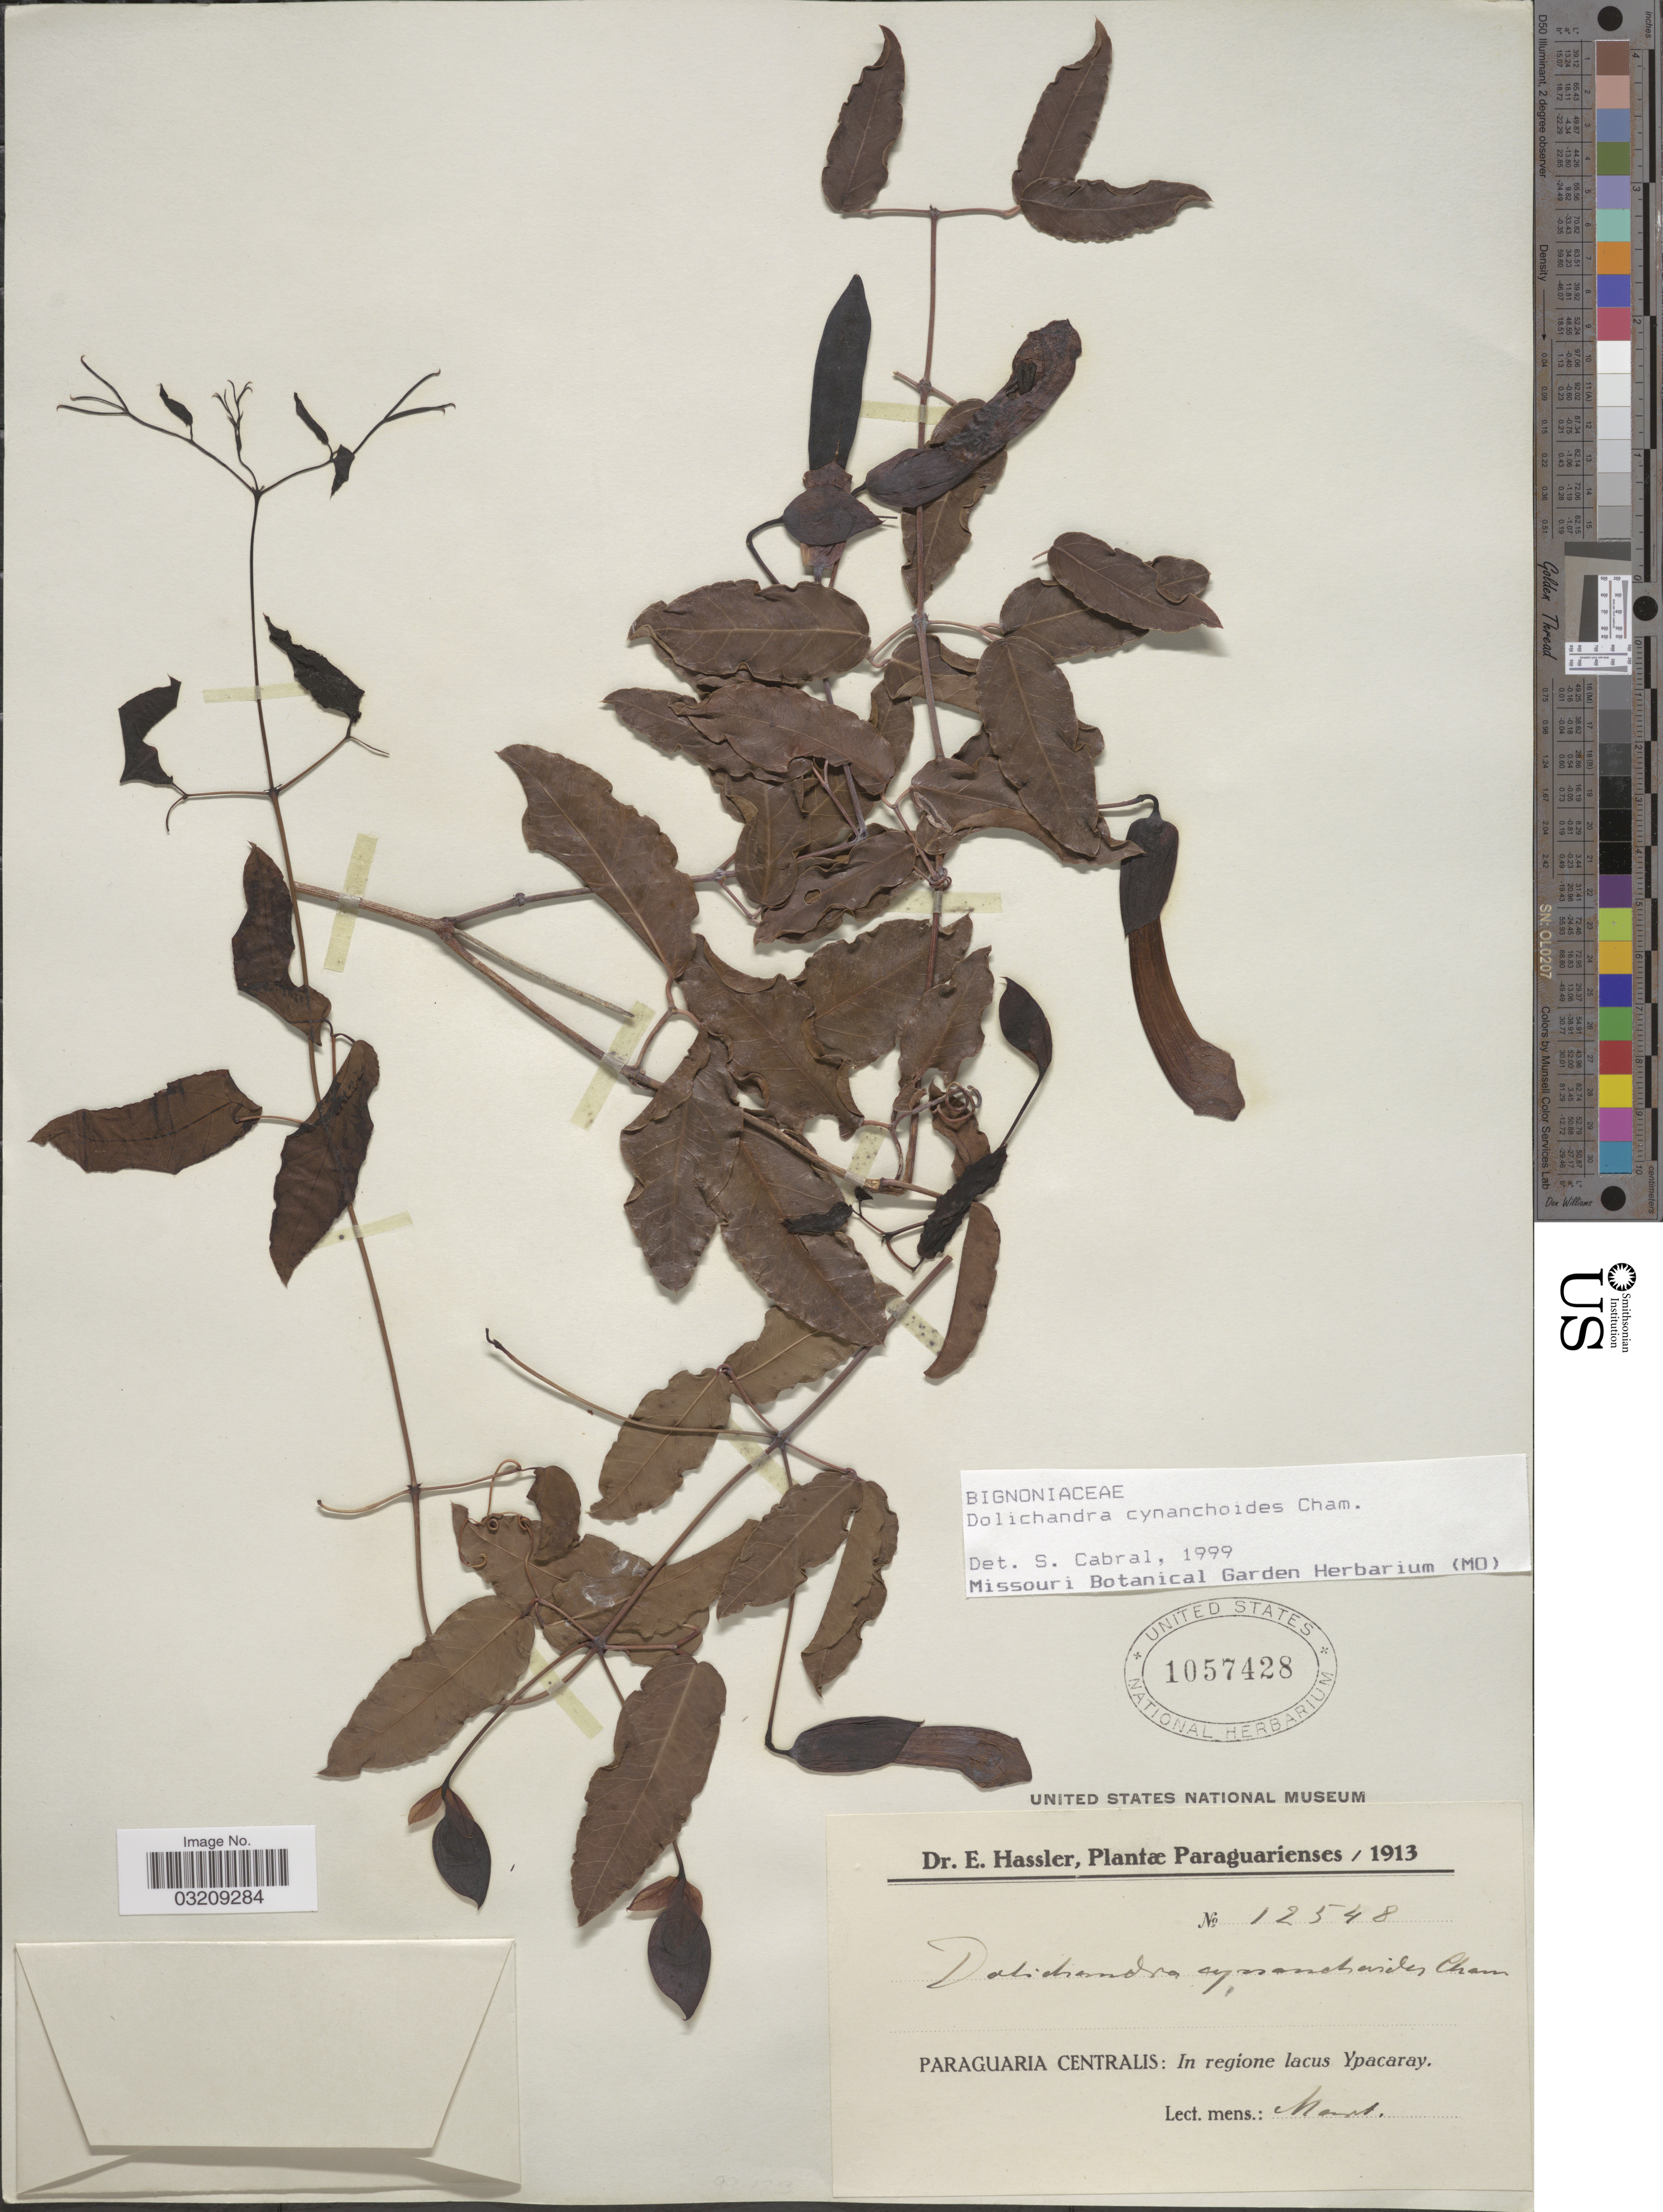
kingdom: Plantae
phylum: Tracheophyta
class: Magnoliopsida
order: Lamiales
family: Bignoniaceae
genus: Dolichandra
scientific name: Dolichandra cynanchoides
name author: Cham.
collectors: E. Hassler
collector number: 12548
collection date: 1913-03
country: Paraguay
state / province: Paraguari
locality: Paraguaria Centralis: In regione lacus Ypacaray.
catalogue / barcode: US 1057428